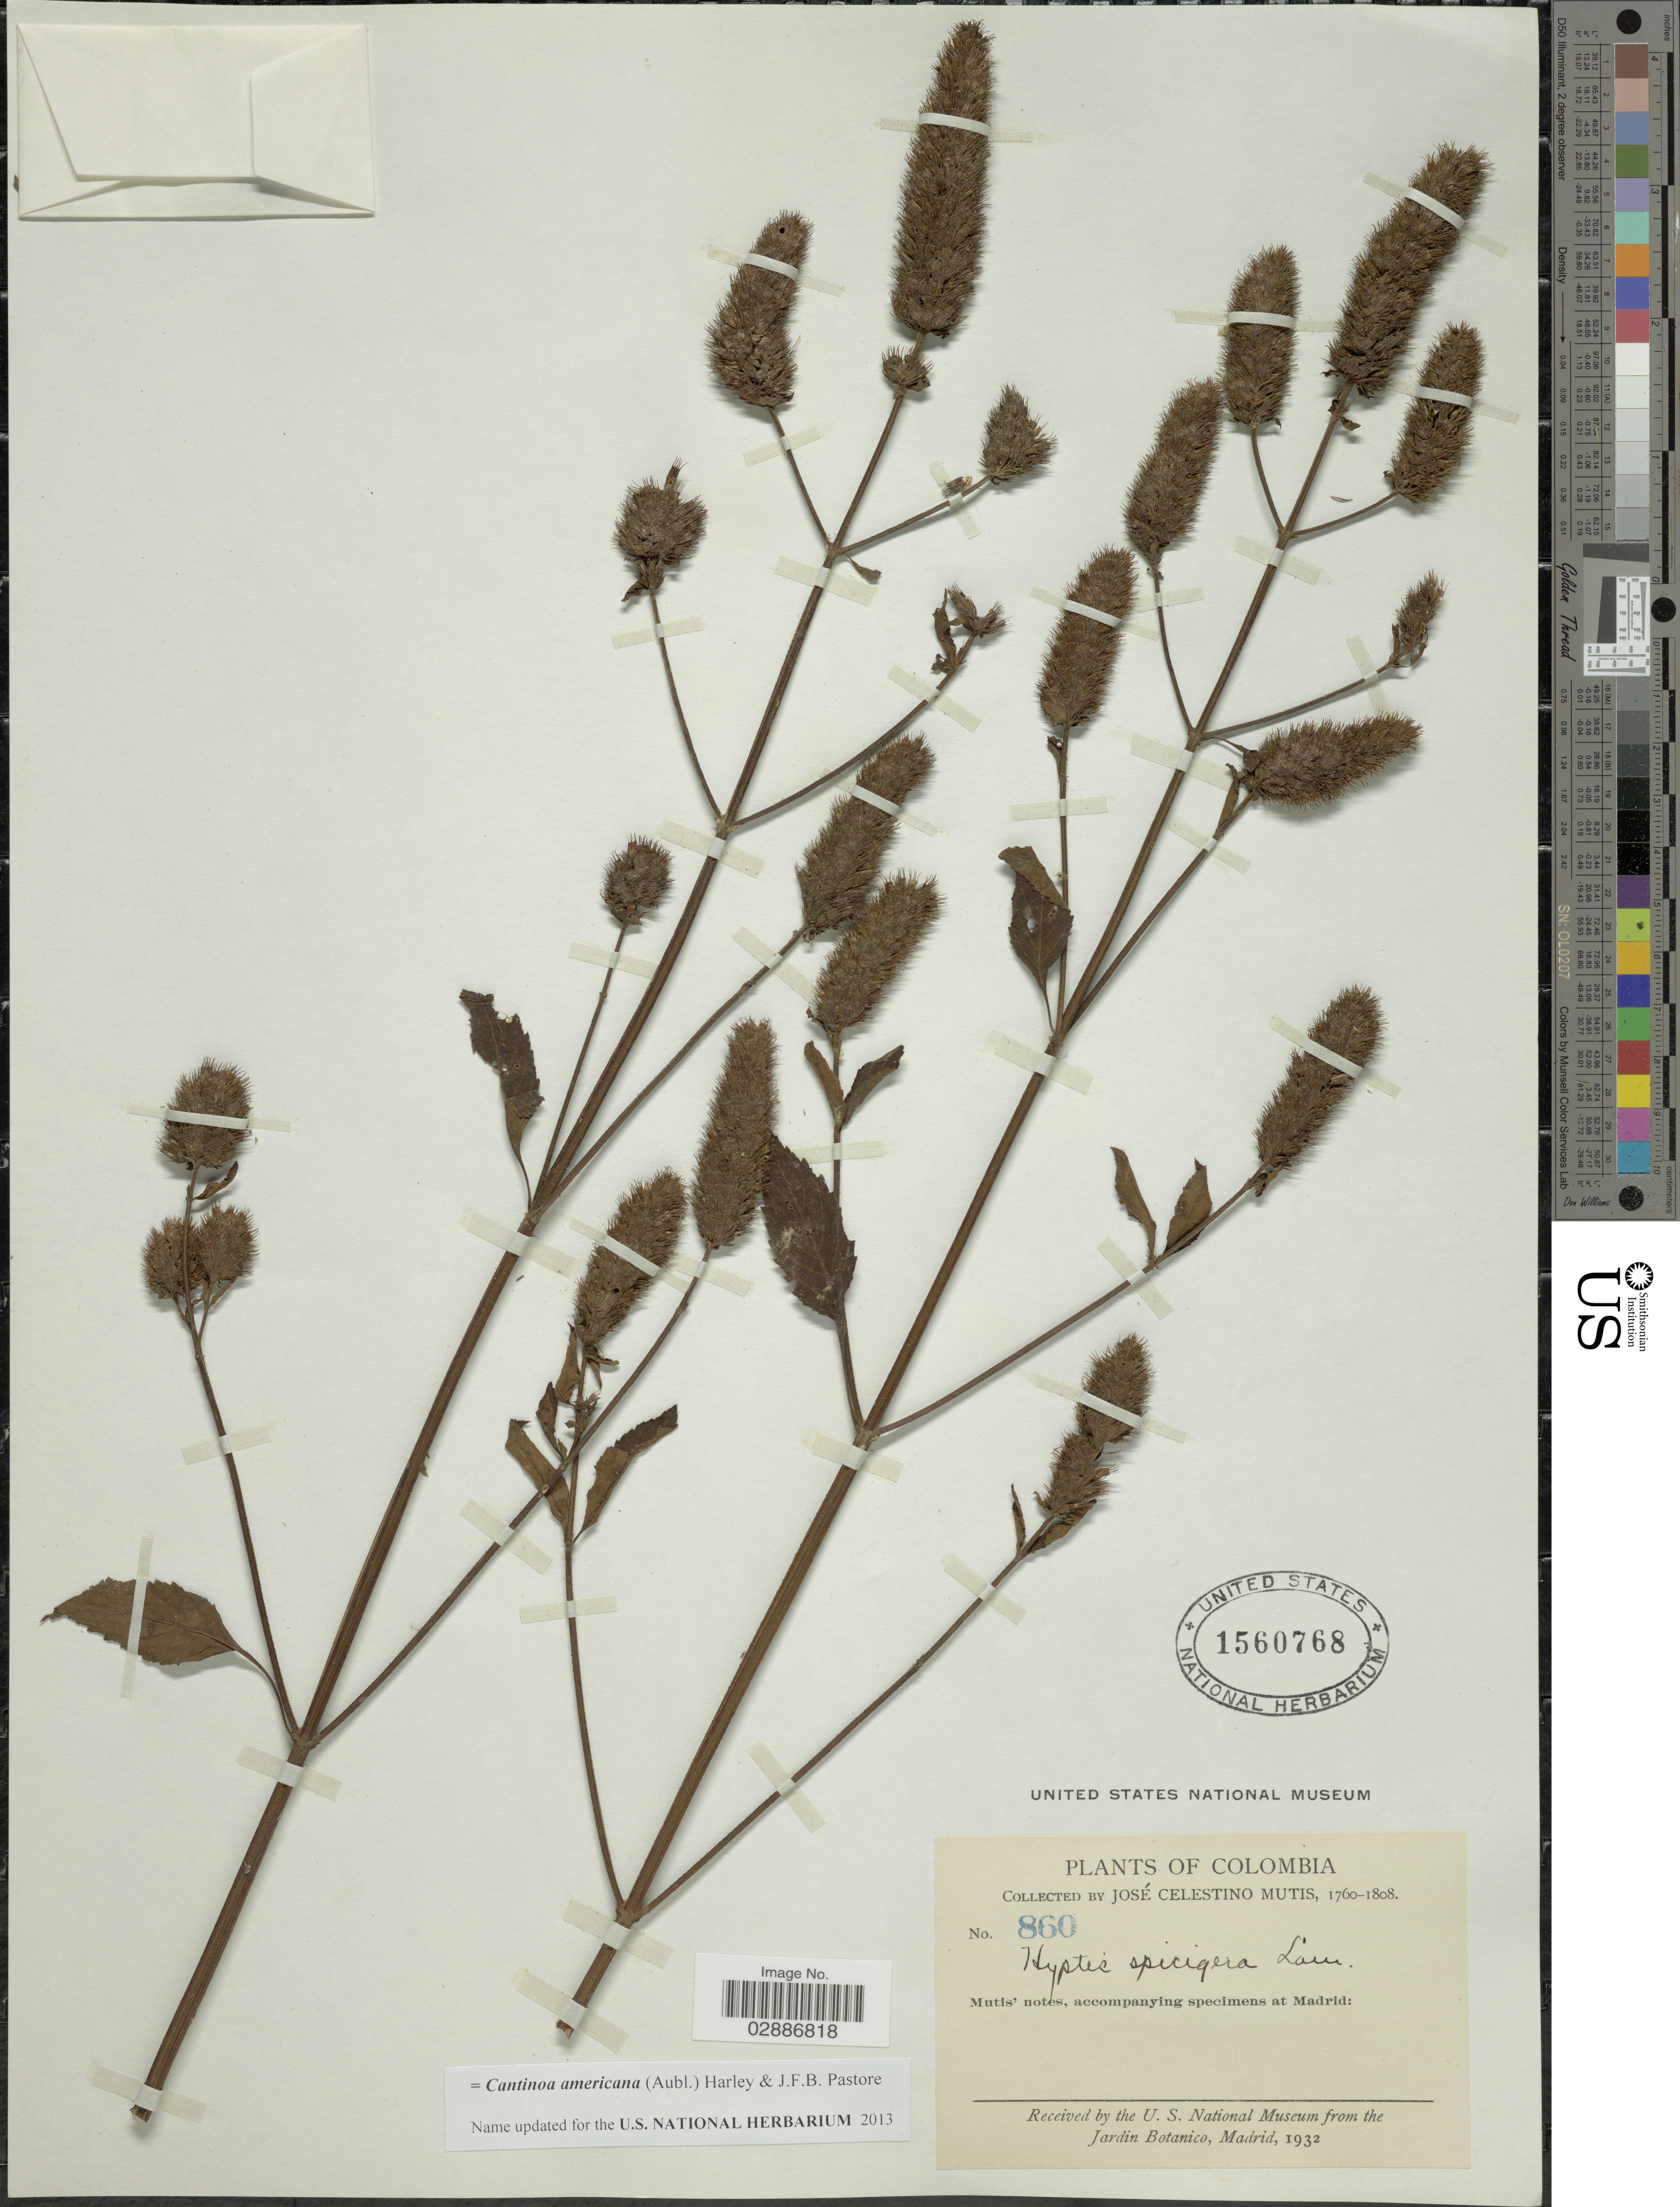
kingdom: Plantae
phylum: Tracheophyta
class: Magnoliopsida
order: Lamiales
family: Lamiaceae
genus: Cantinoa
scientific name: Cantinoa americana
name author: (Aubl.) Harley & J.F.B. Pastore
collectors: J. C. B. Mutis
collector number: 860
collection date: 1760/1808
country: Colombia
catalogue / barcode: US 1560768